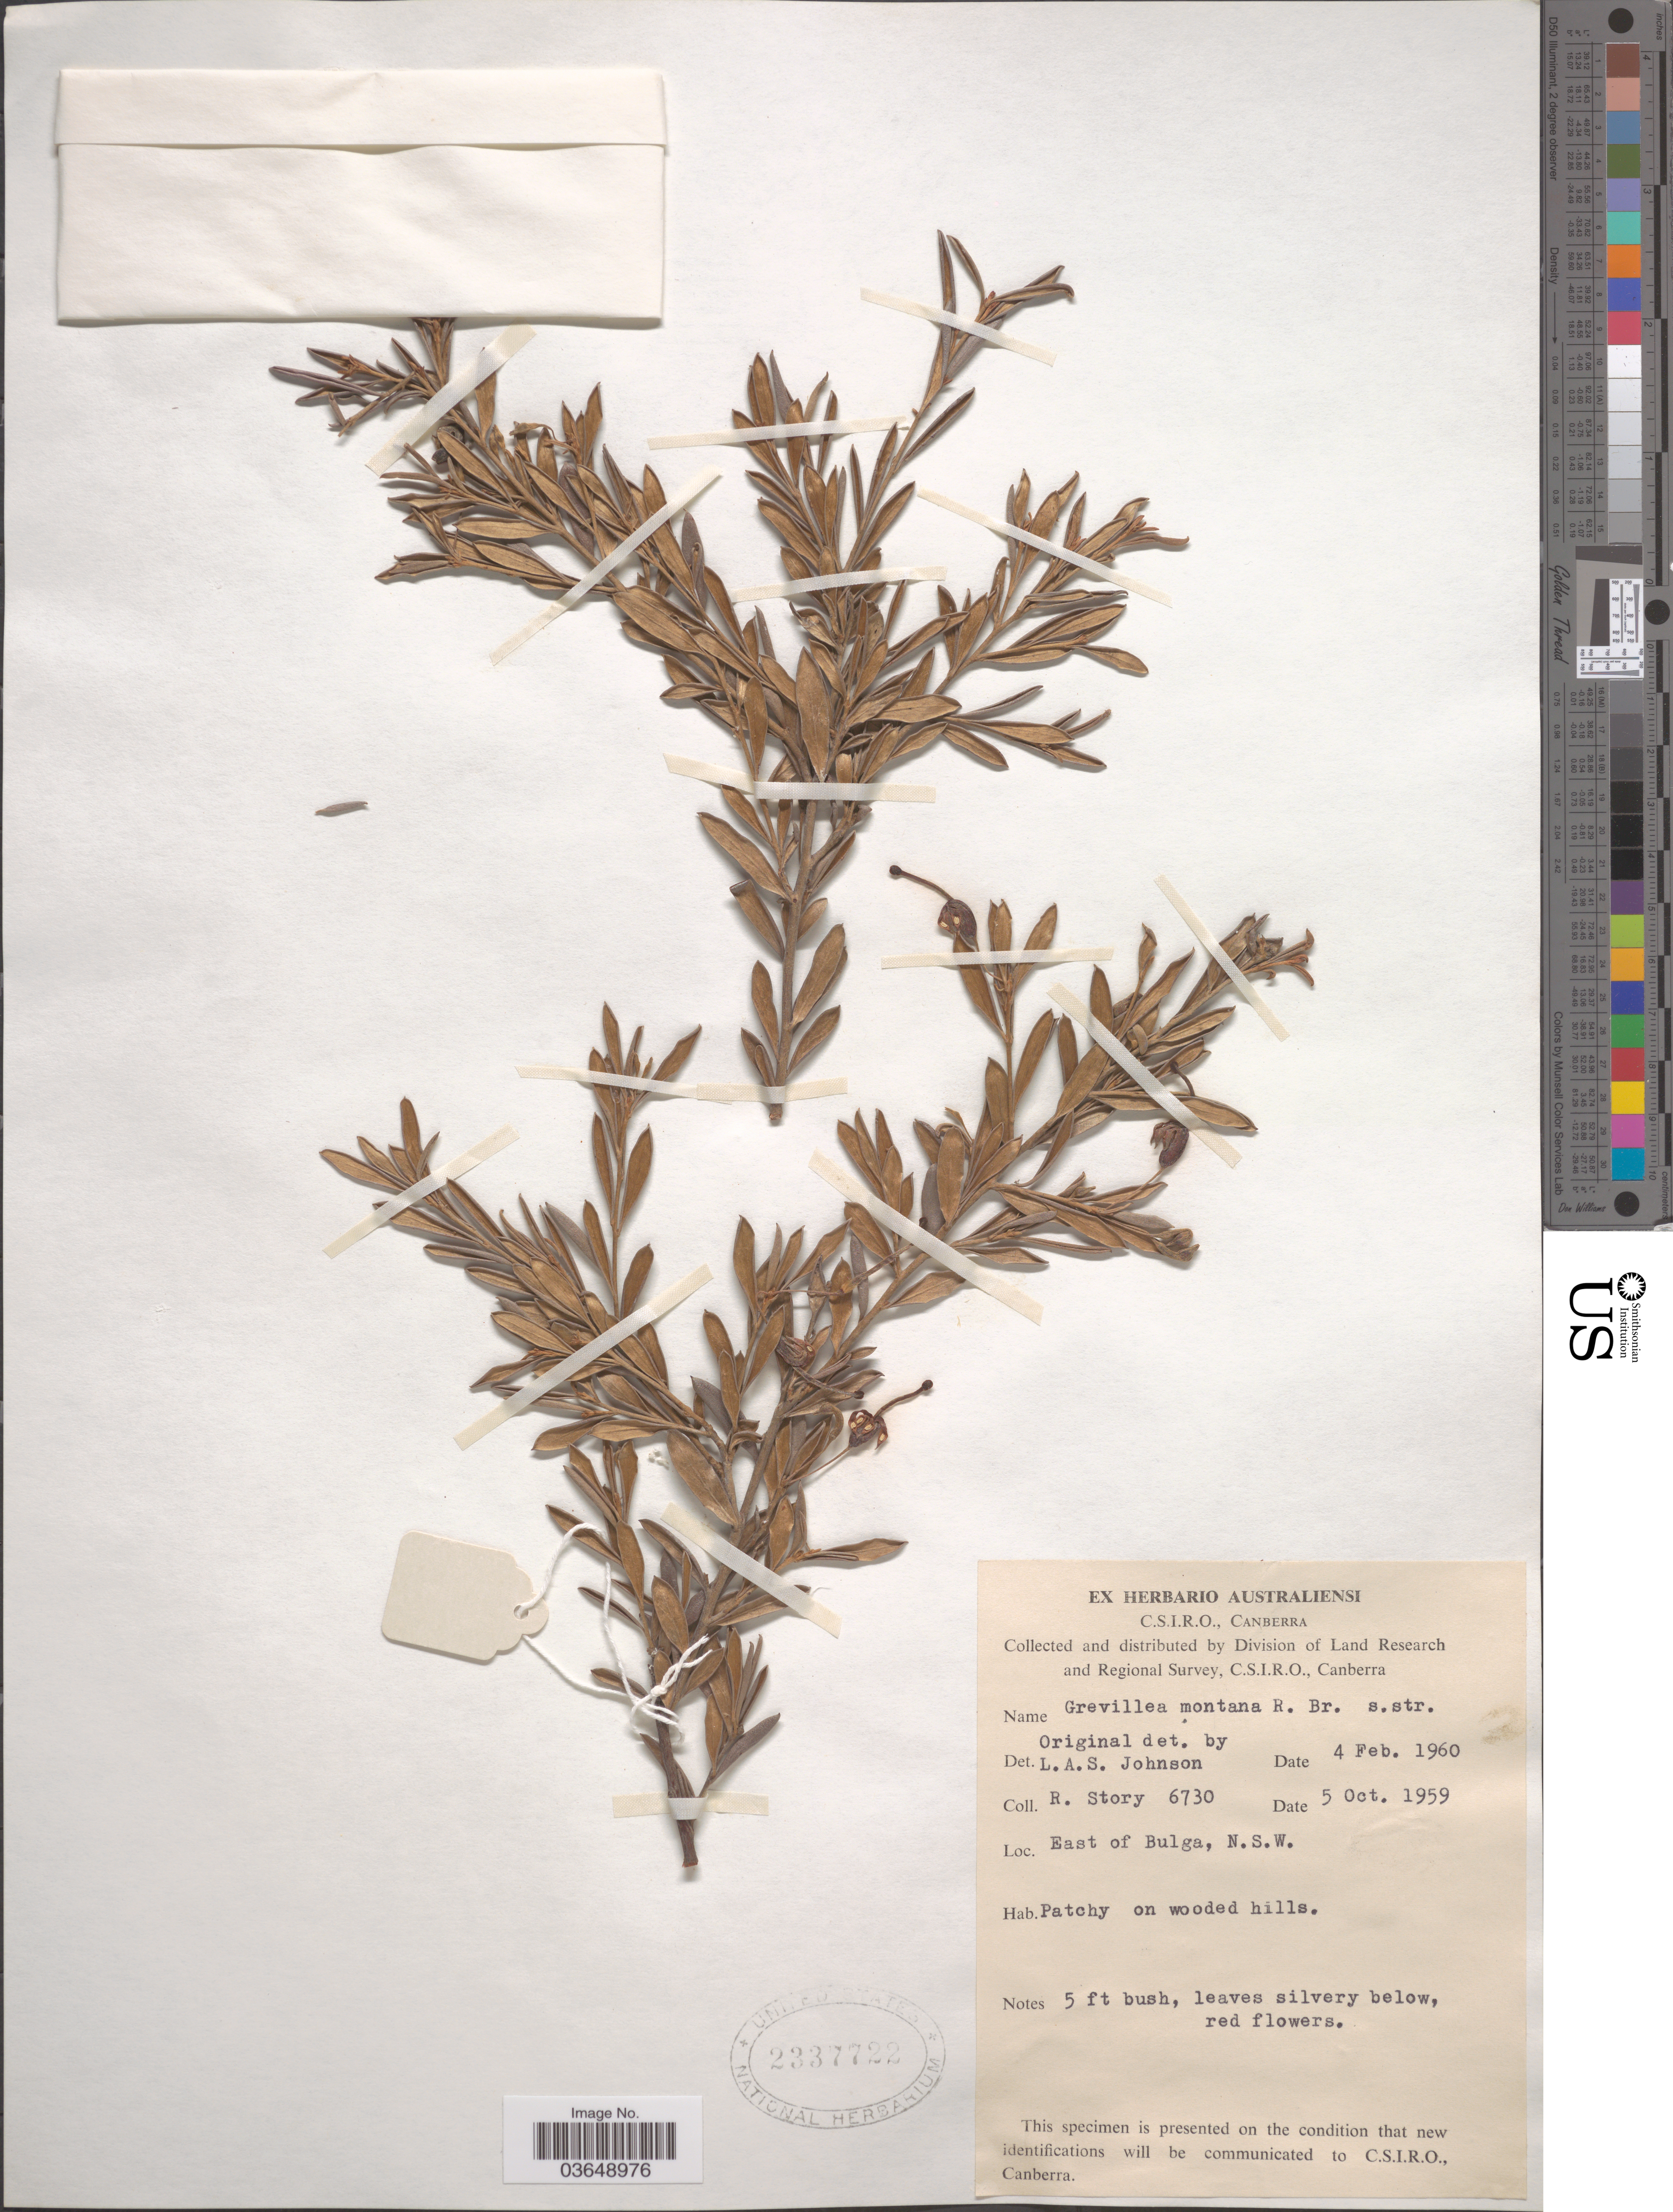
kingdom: Plantae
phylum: Tracheophyta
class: Magnoliopsida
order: Proteales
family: Proteaceae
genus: Grevillea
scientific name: Grevillea montana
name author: R. Br.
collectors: R. Story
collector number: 6730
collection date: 1959-10-05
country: Australia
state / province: New South Wales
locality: East of Bulga.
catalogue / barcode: US 2337722